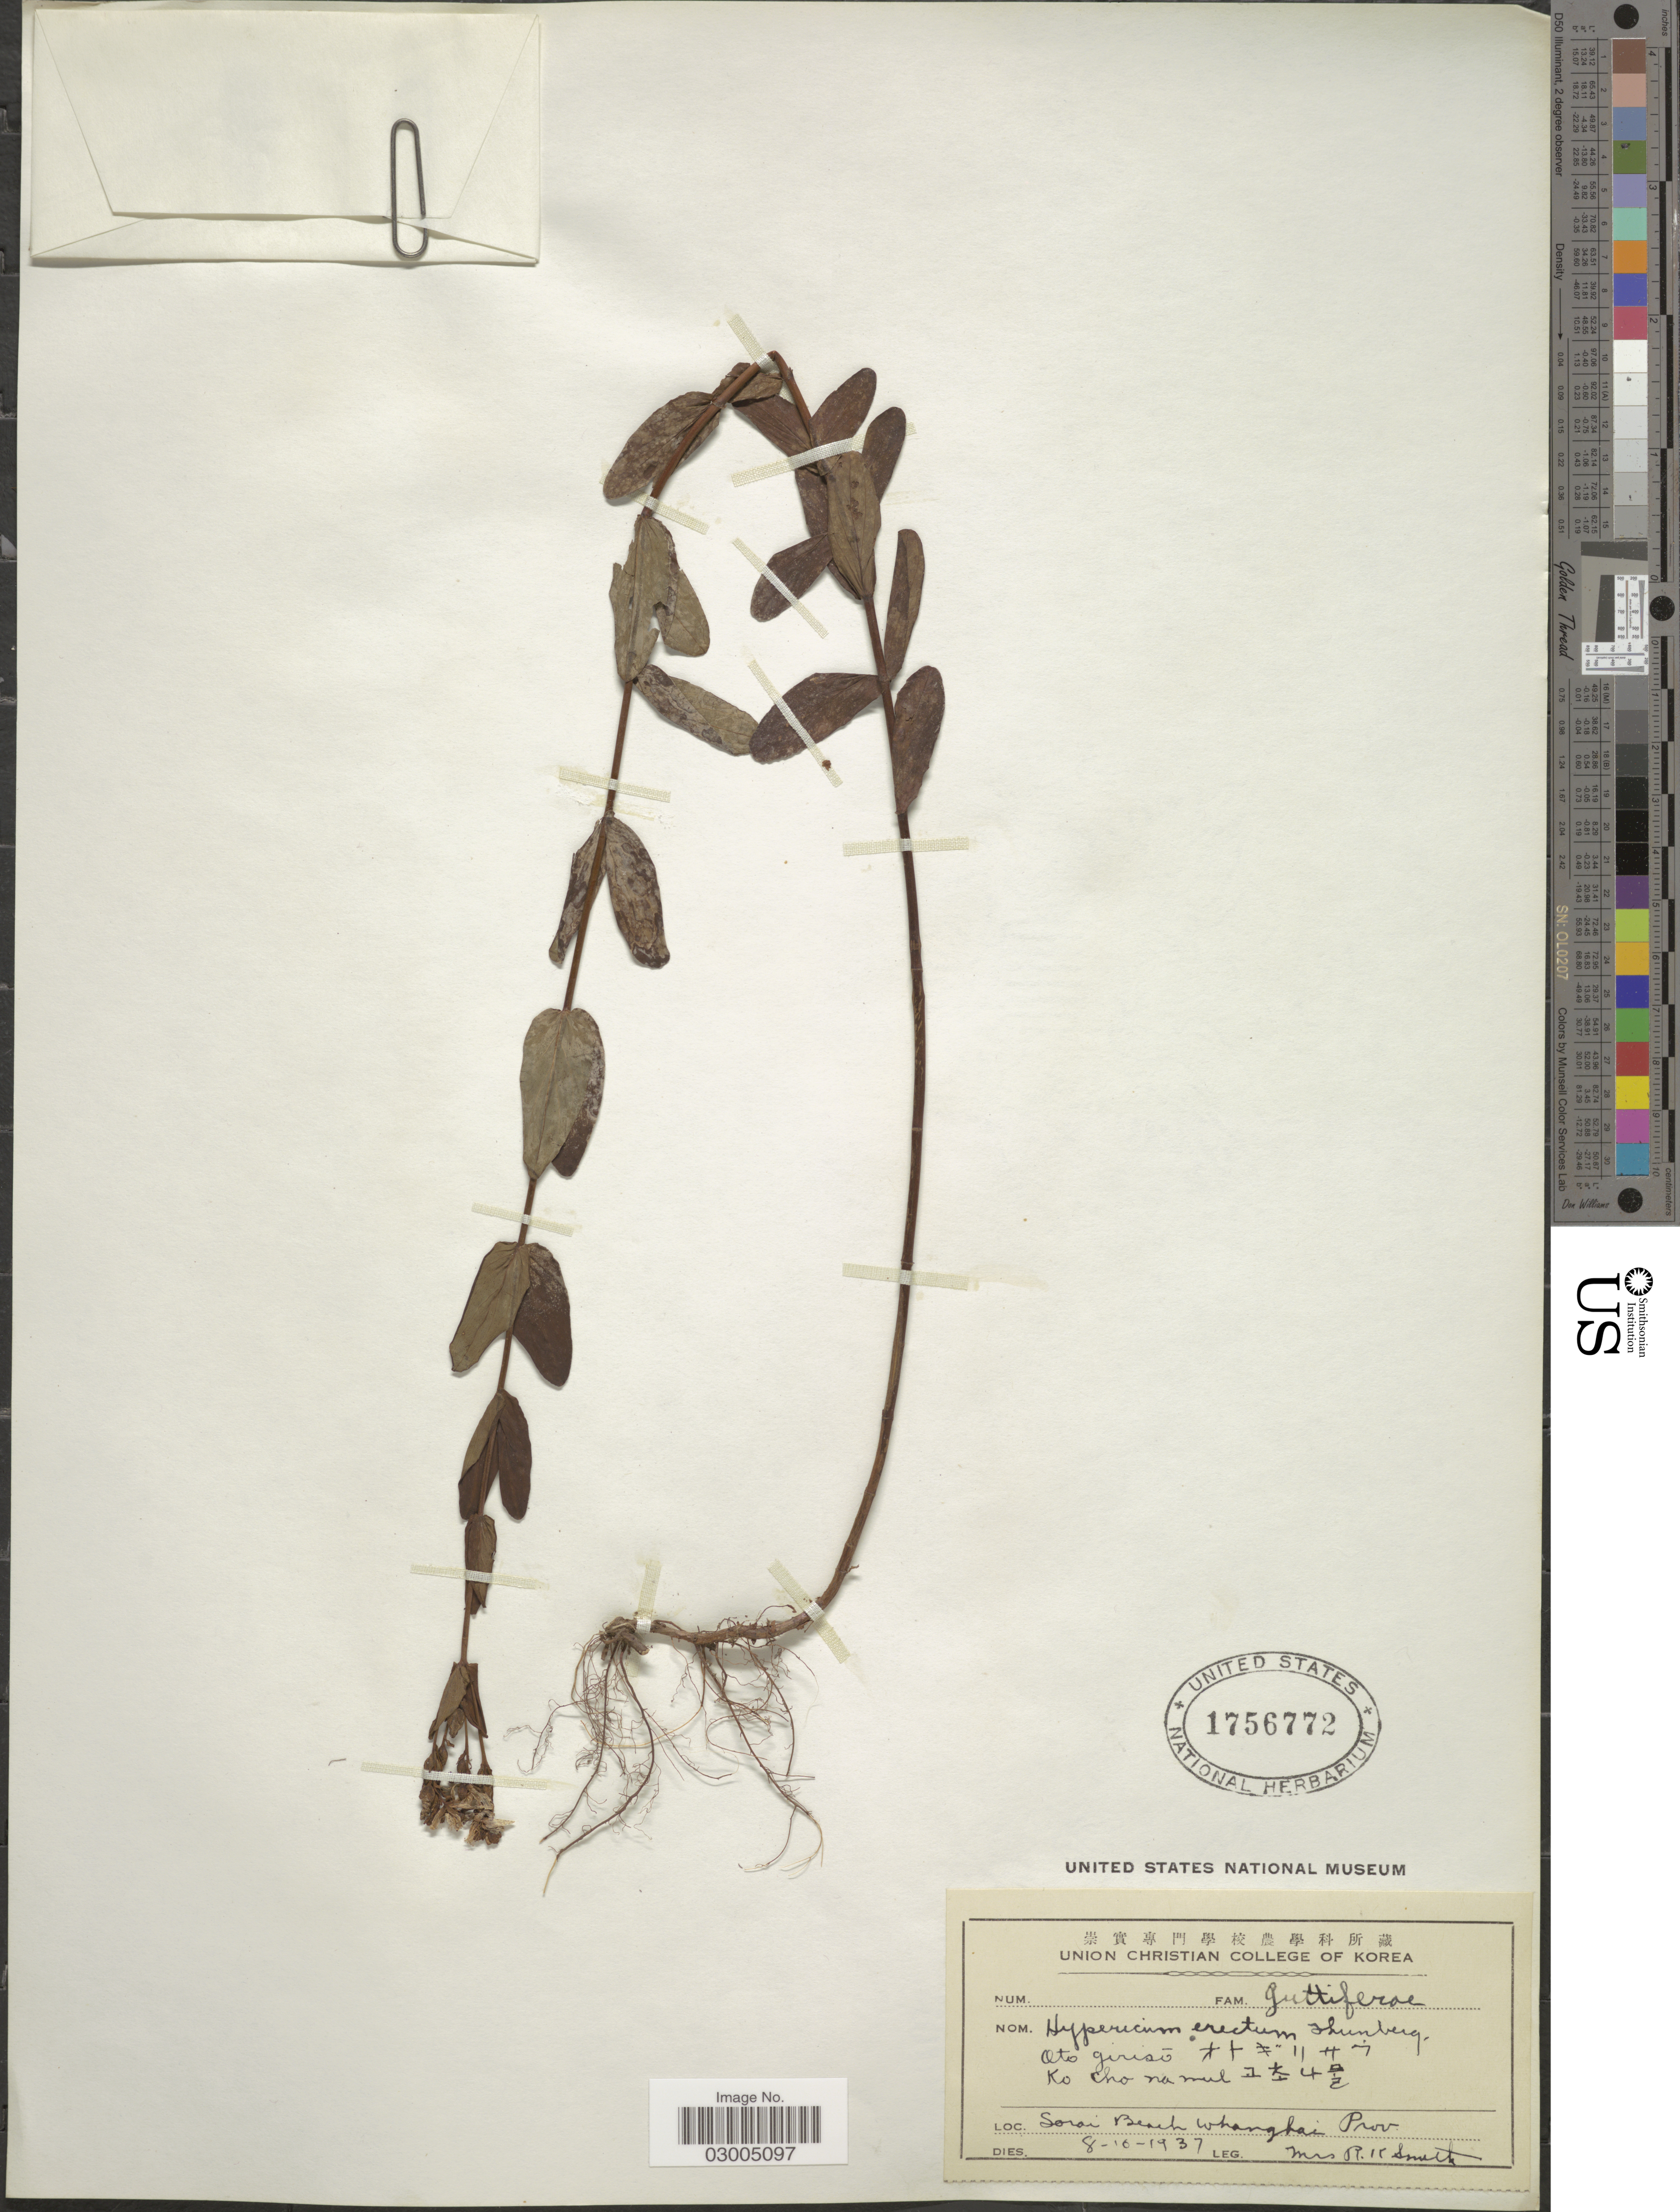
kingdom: Plantae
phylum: Tracheophyta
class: Magnoliopsida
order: Malpighiales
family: Hypericaceae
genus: Hypericum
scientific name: Hypericum erectum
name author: Thunb.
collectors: Mrs. R. K. Smith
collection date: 1937-10-08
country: North Korea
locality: Sorai Beach Whanghai Prov.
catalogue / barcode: US 1756772